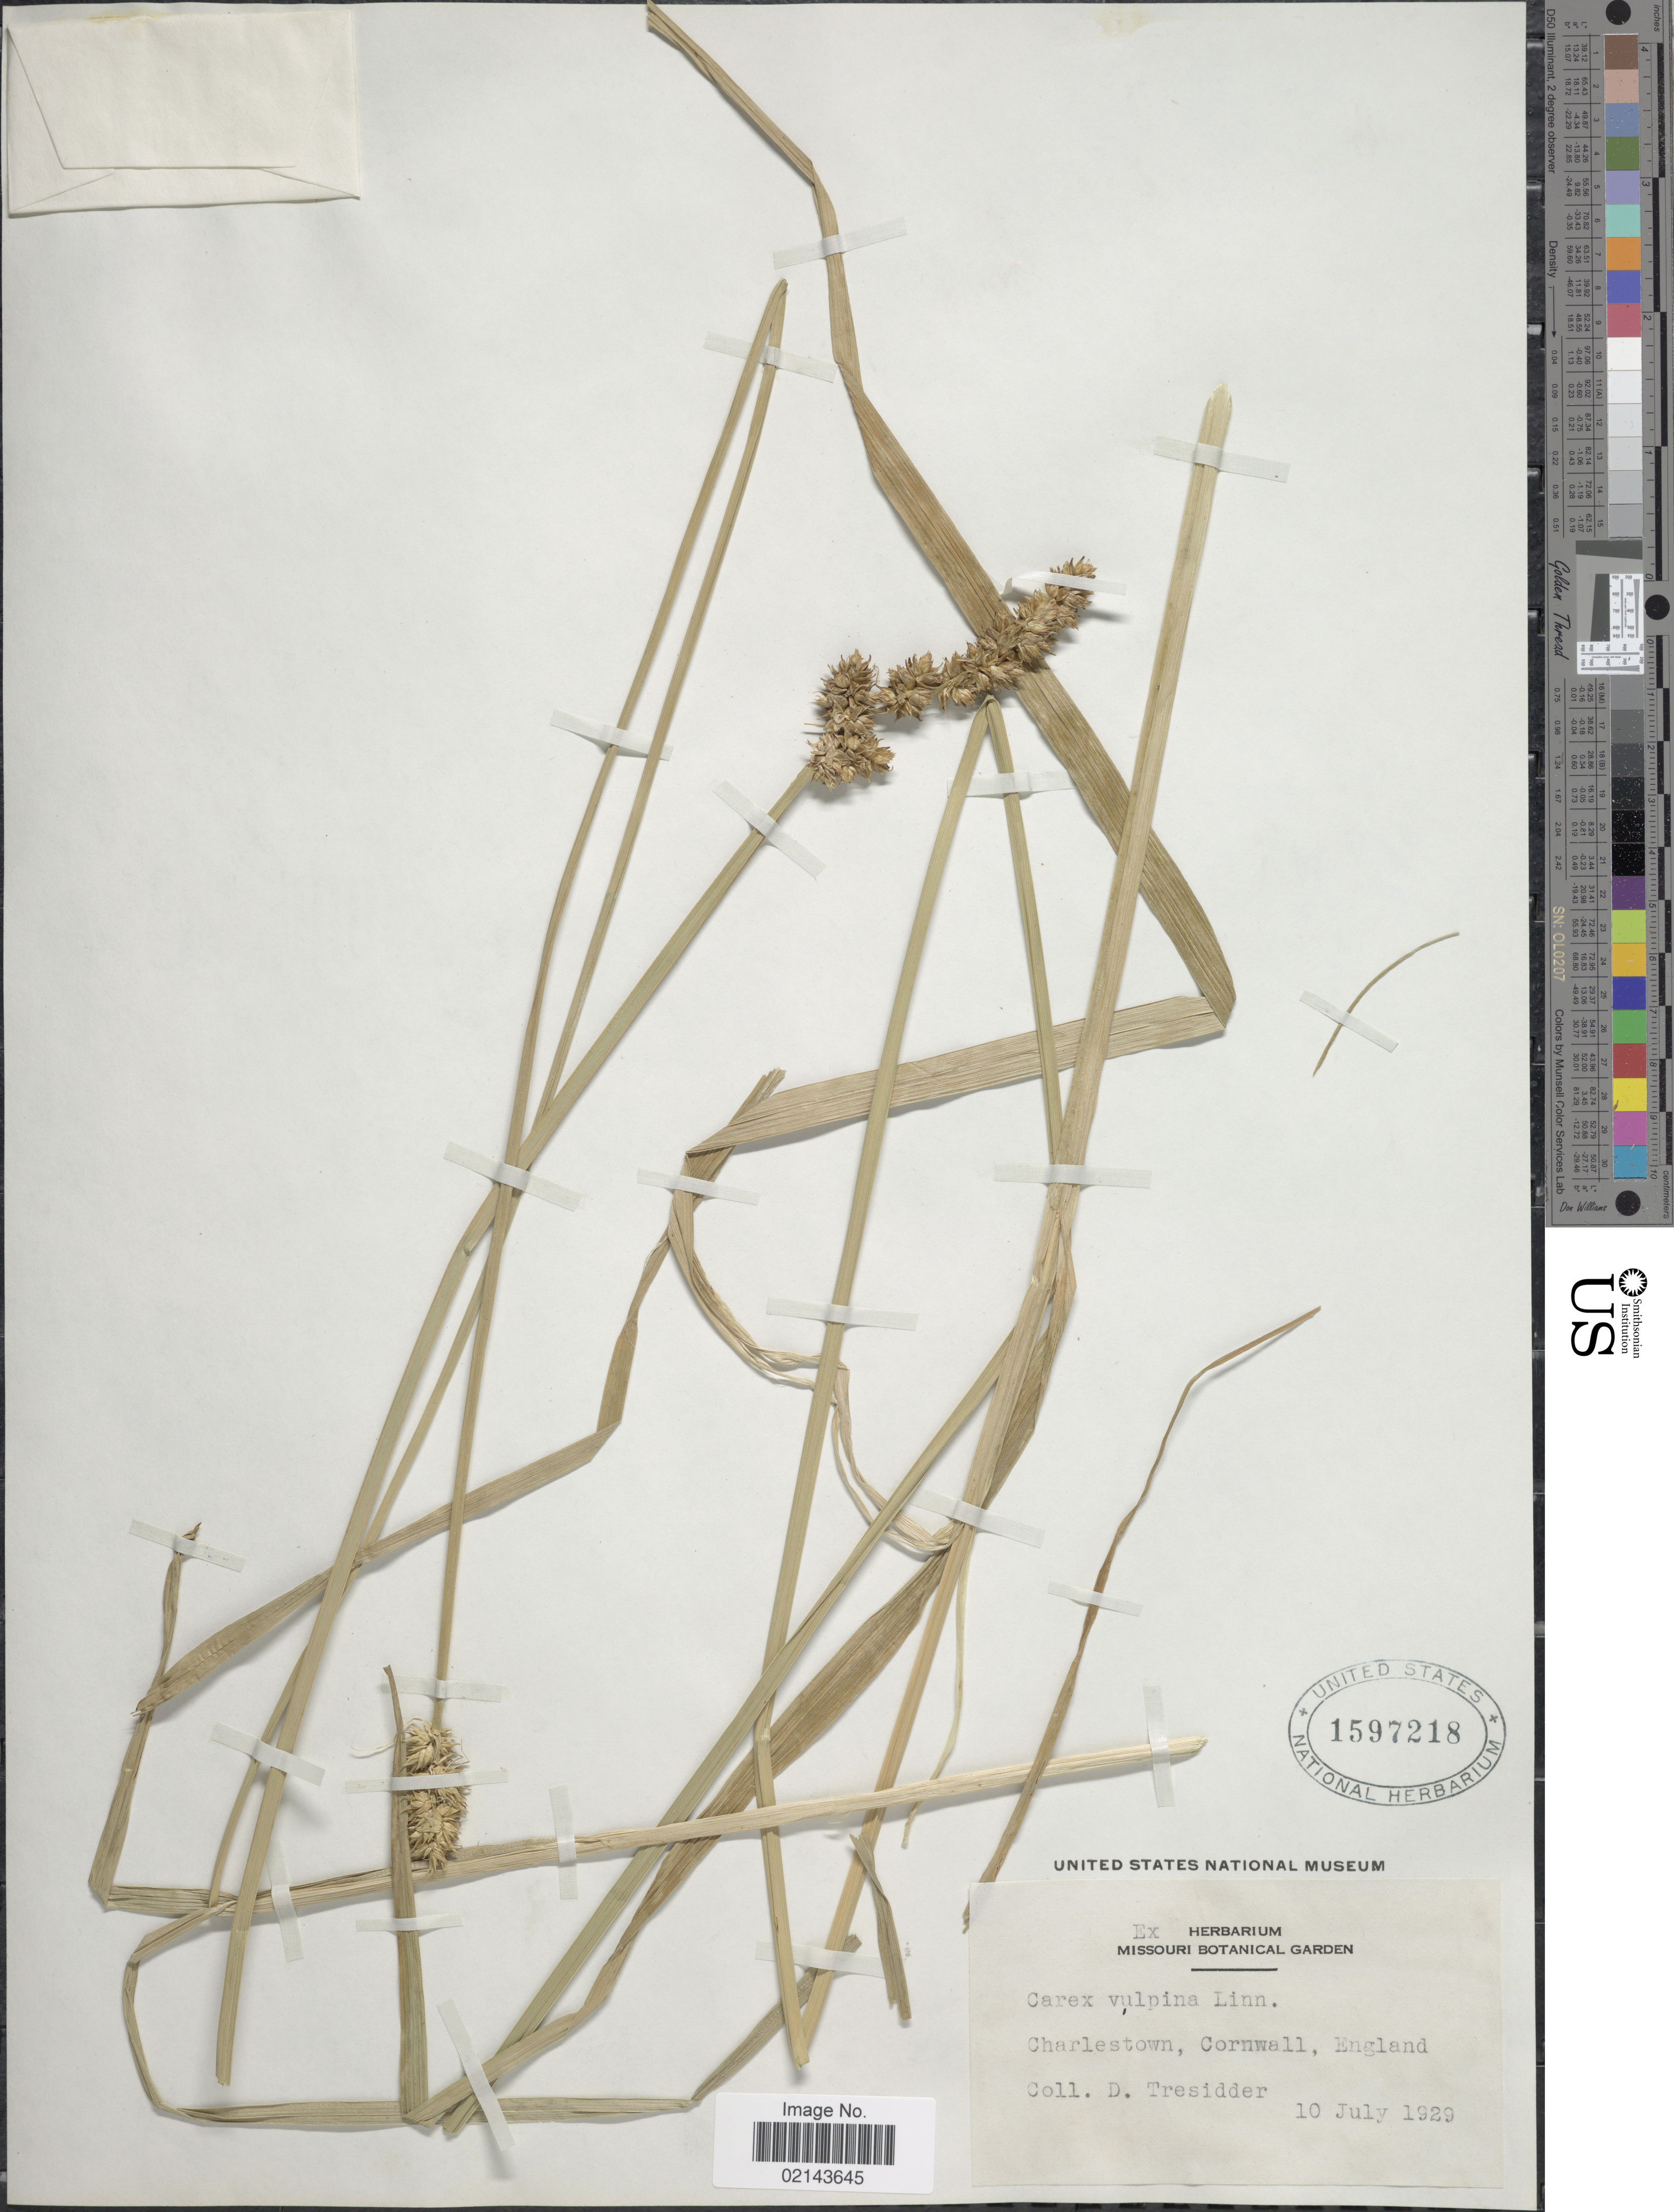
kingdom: Plantae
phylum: Tracheophyta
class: Liliopsida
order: Poales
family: Cyperaceae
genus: Carex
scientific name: Carex vulpina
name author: L.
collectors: D. Tresidder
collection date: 1929-07-10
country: United Kingdom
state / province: England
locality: Charlestown, Cornwall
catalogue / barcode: US 1597218